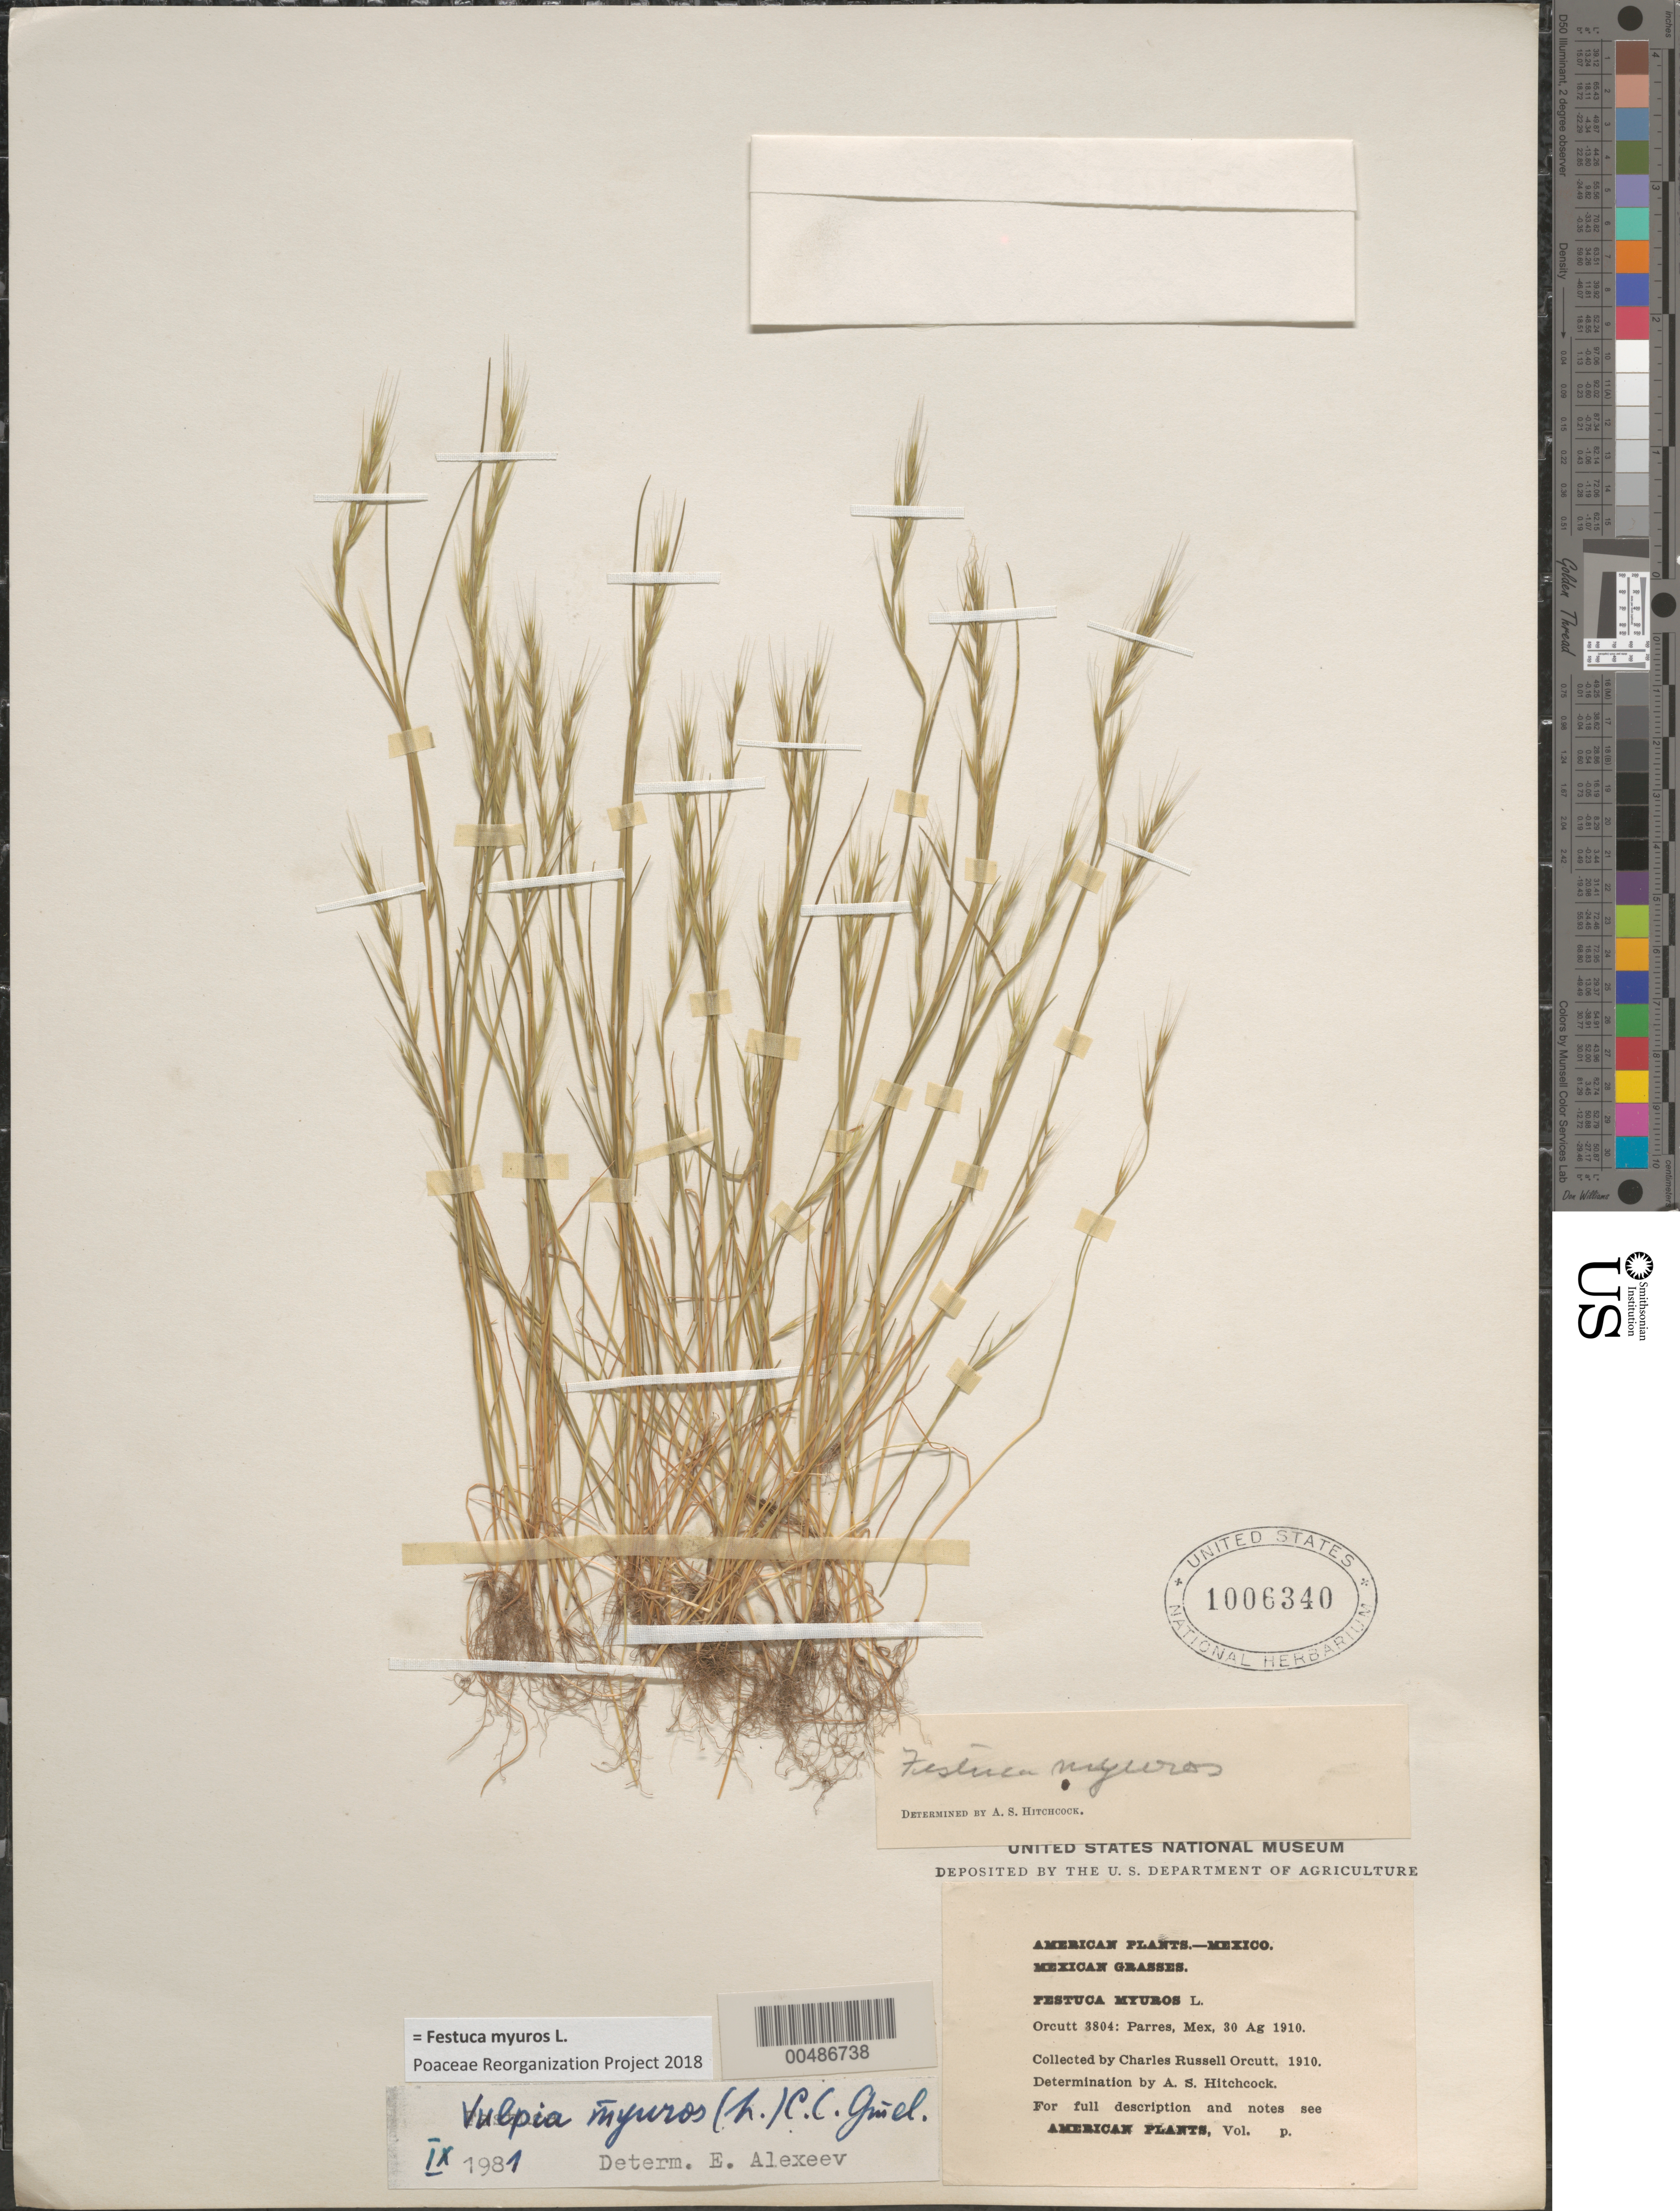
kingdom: Plantae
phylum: Tracheophyta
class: Liliopsida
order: Poales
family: Poaceae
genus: Festuca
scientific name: Festuca myuros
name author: L.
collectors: C. R. Orcutt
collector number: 3804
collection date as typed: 30 Aug 1910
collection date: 1910-08-30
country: Mexico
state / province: México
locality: Parres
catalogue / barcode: US 1006340